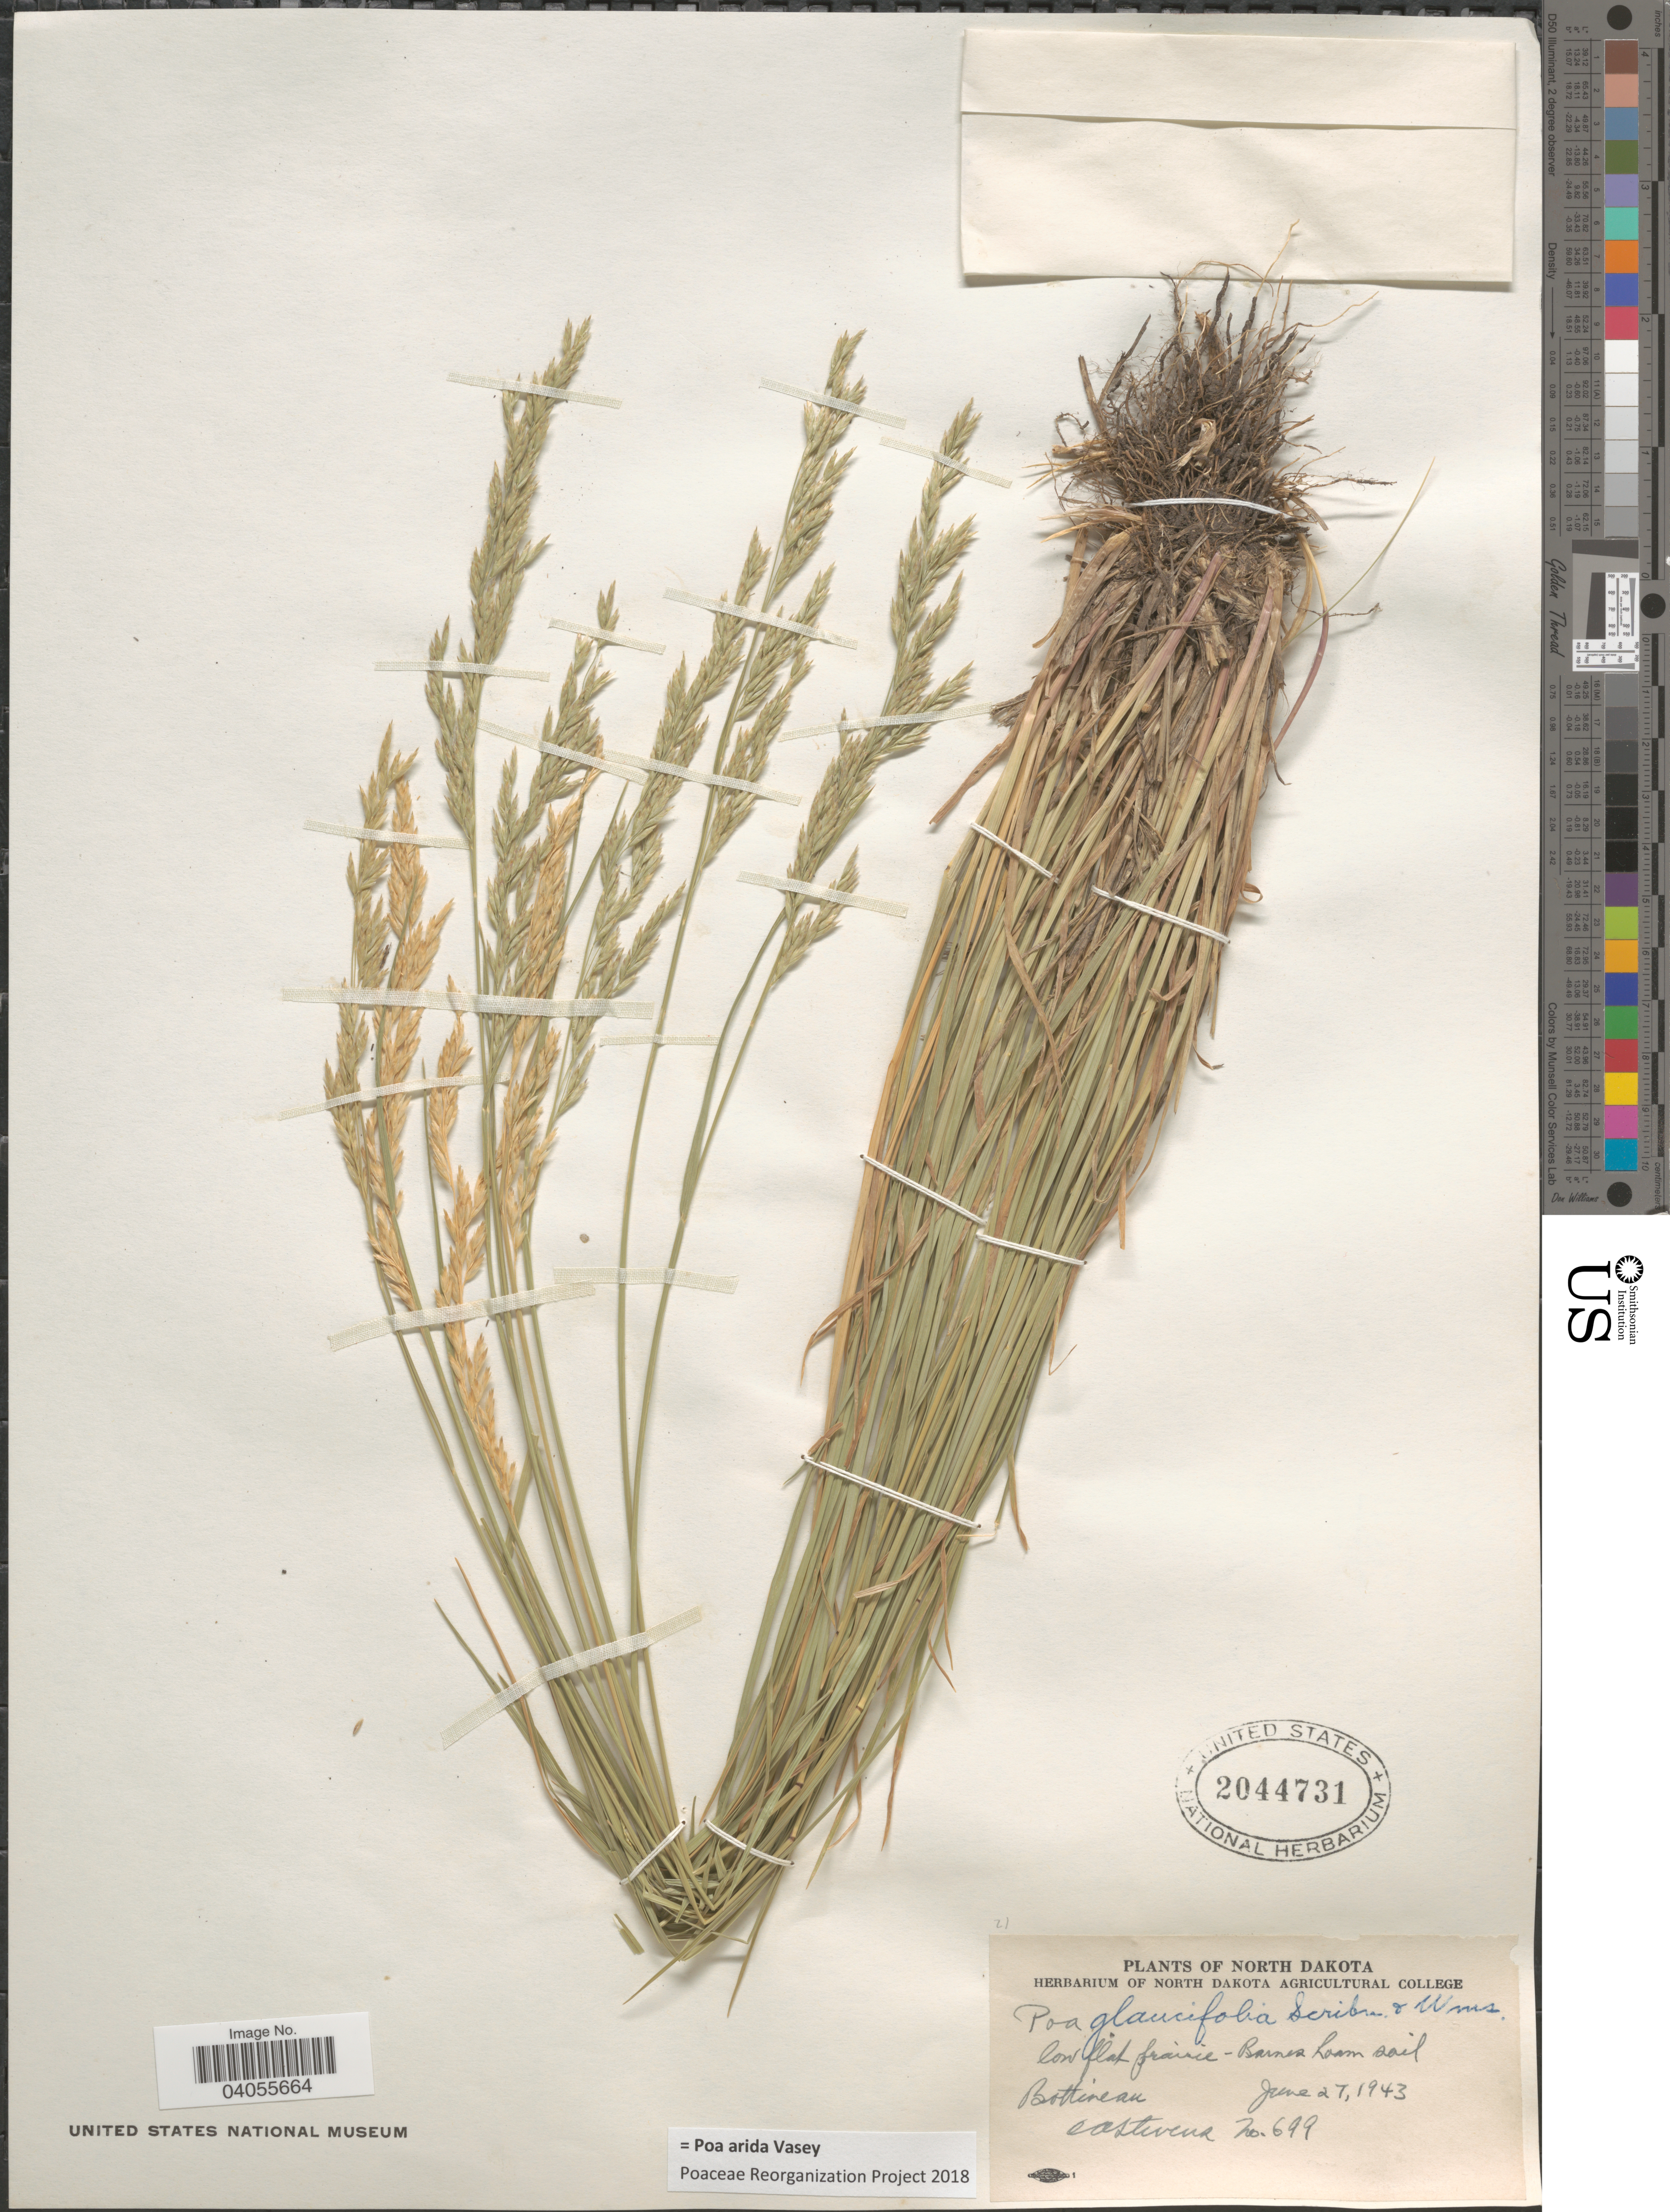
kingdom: Plantae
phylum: Tracheophyta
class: Liliopsida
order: Poales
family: Poaceae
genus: Poa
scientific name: Poa arida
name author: Vasey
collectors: O. A. Stevens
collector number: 699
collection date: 1943-06-27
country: United States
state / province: North Dakota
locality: Bottineau.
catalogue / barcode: US 2044731